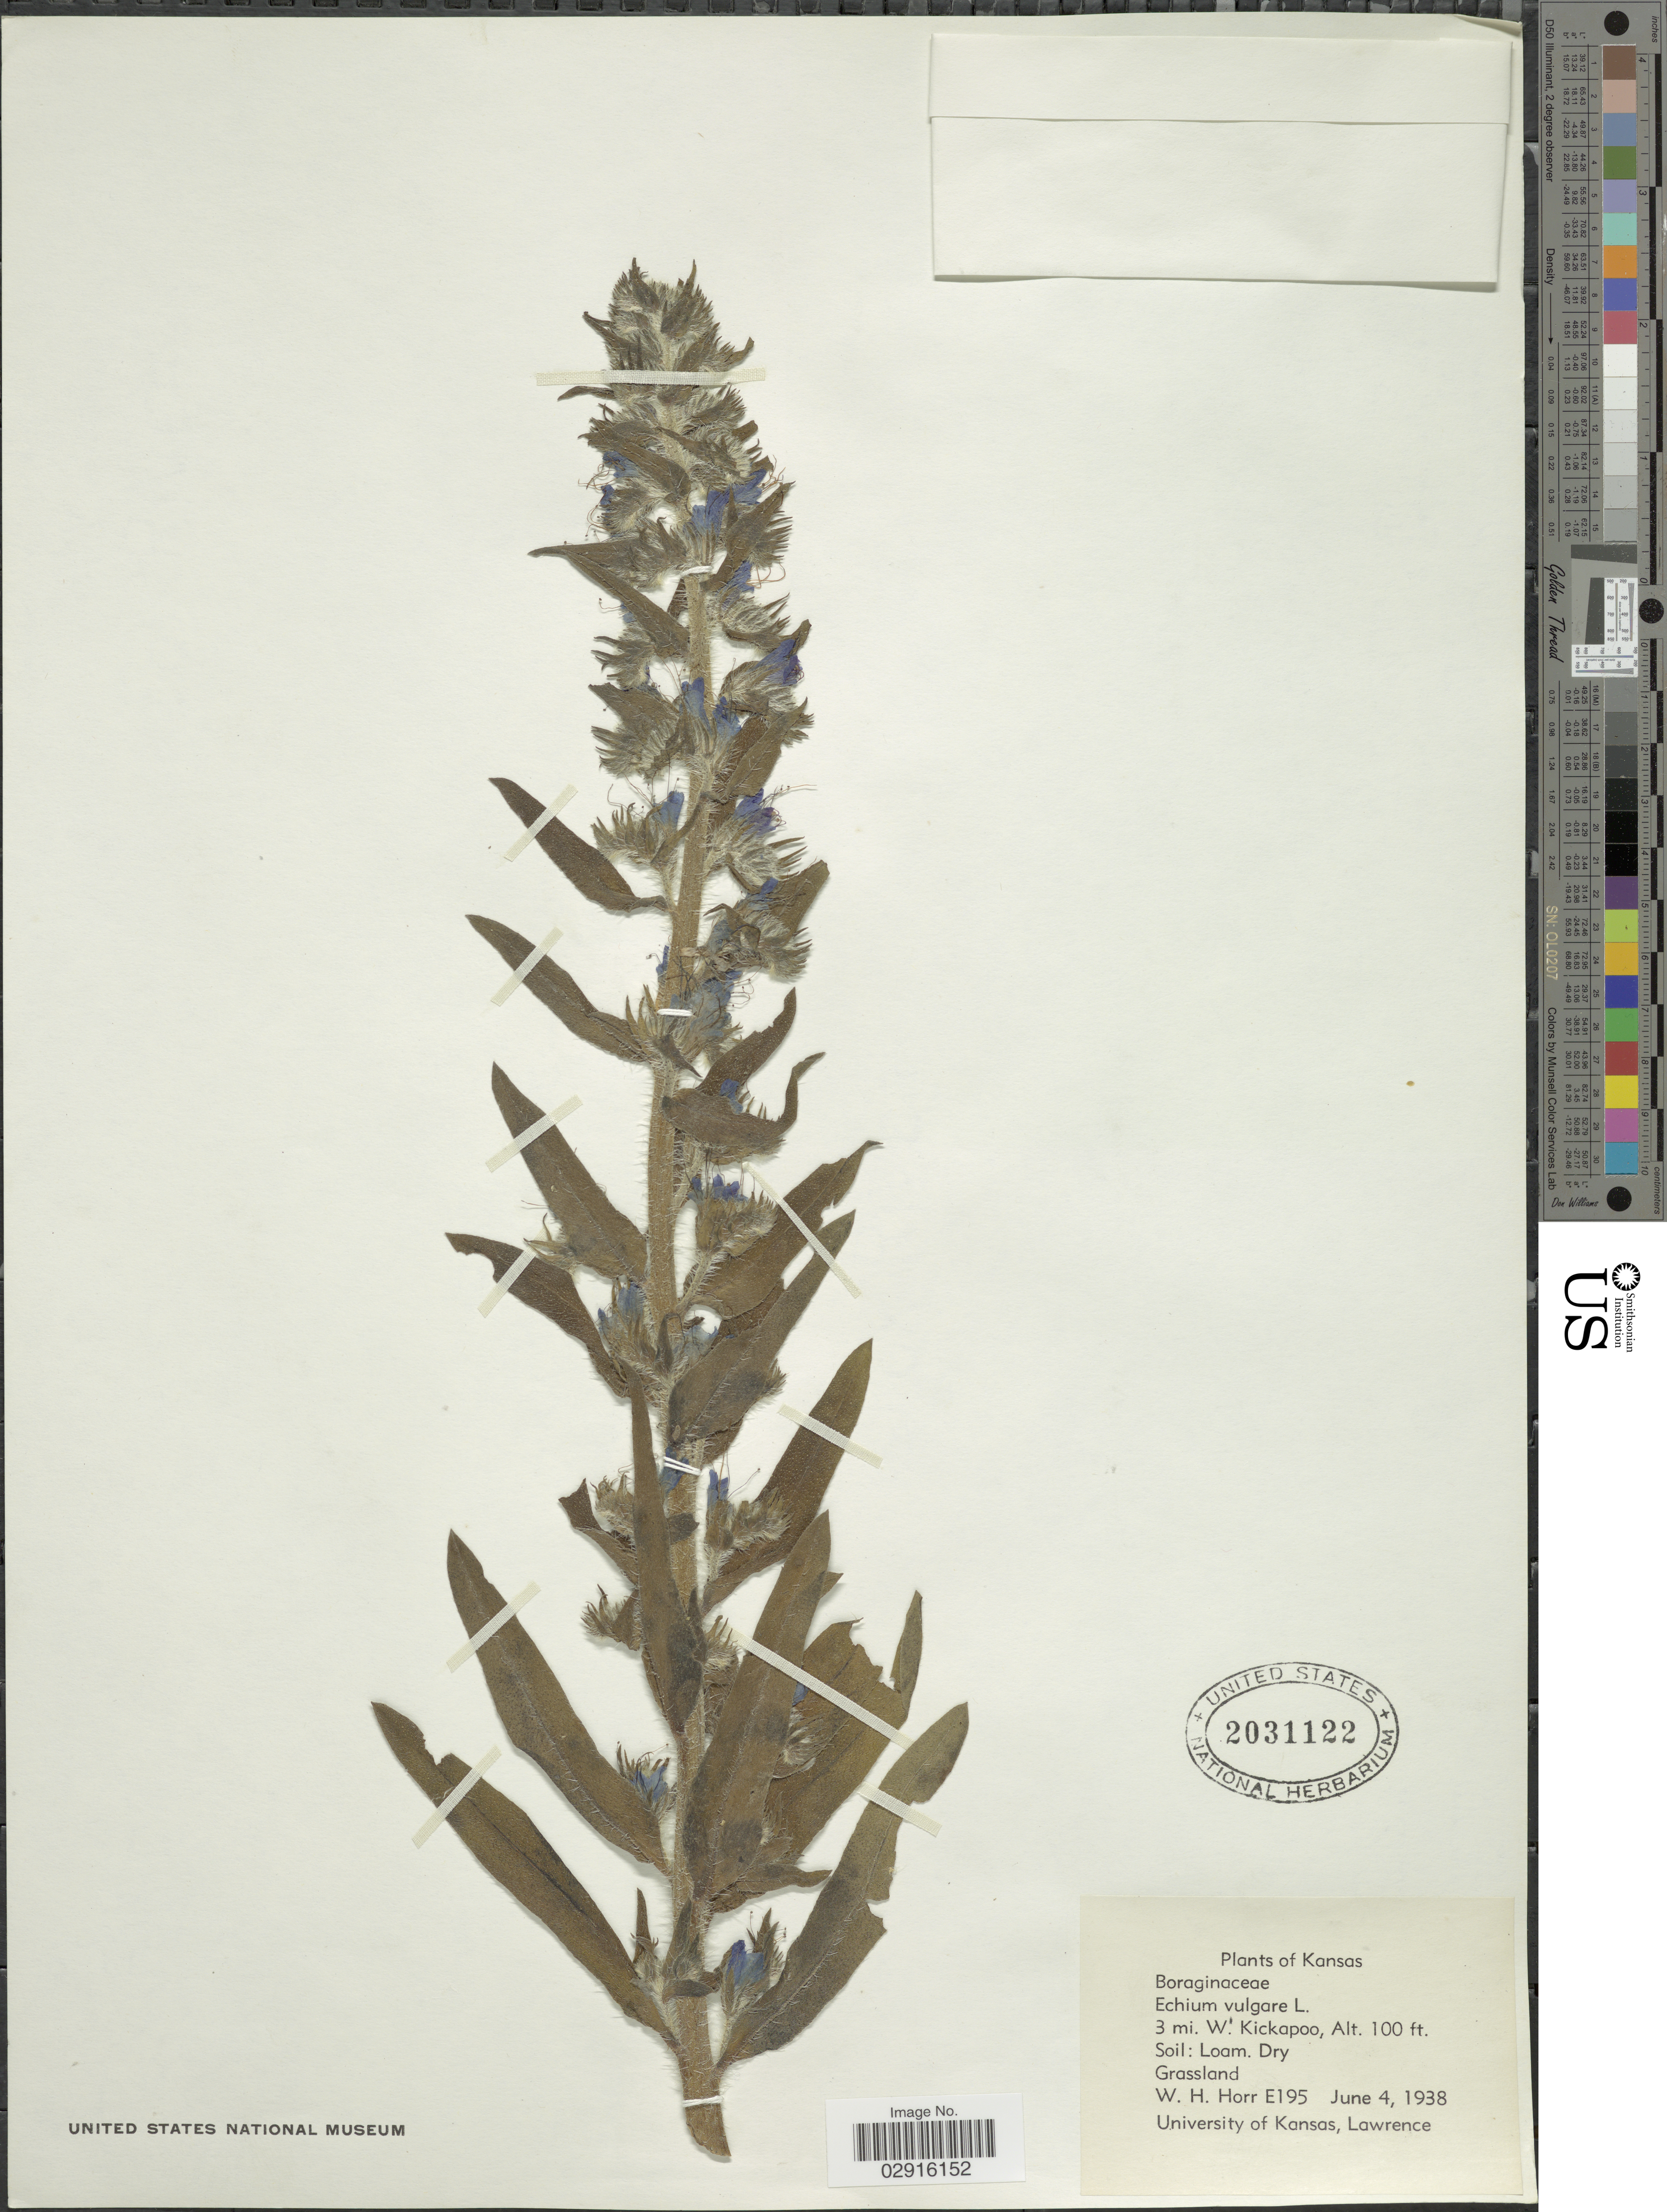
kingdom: Plantae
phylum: Tracheophyta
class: Magnoliopsida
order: Boraginales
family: Boraginaceae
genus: Echium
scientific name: Echium vulgare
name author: L.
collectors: W. H. Horr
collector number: E195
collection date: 1938-06-04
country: United States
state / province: Kansas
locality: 3 mi. W. Kickapoo. Loam. Dry Grassland.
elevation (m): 30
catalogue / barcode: US 2031122